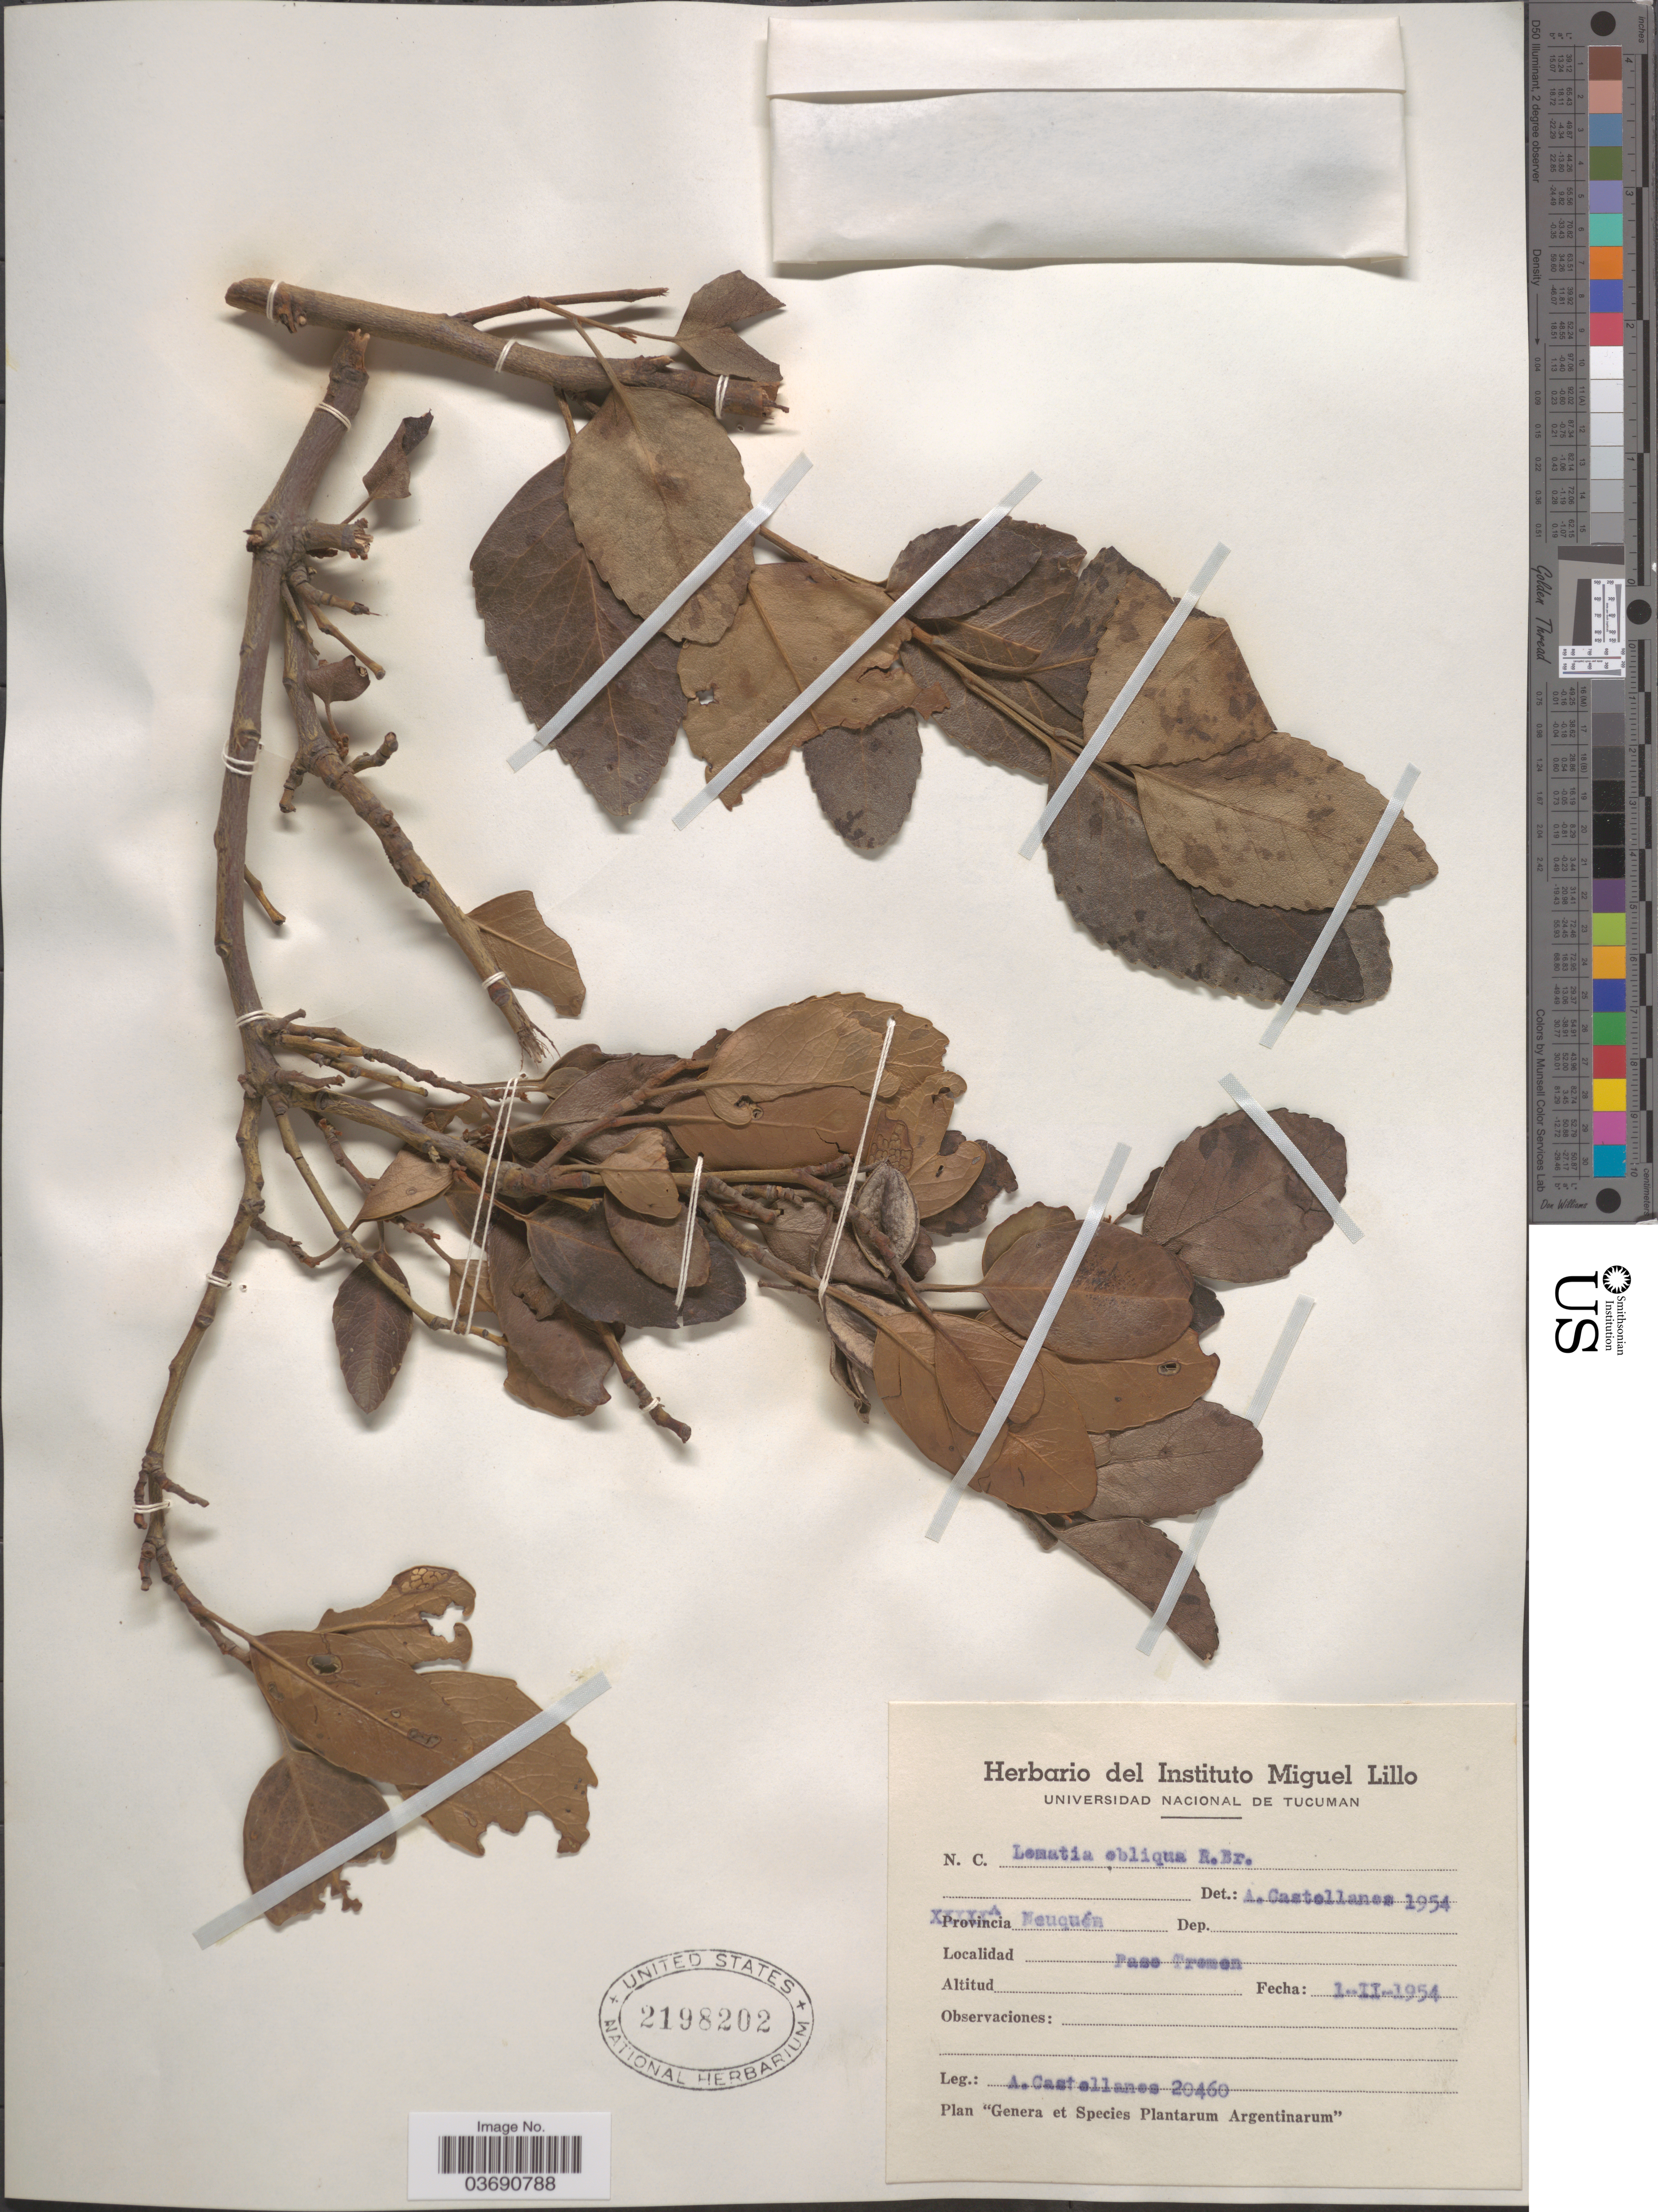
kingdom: Plantae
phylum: Tracheophyta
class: Magnoliopsida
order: Proteales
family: Proteaceae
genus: Lomatia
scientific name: Lomatia hirsuta subsp. obliqua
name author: (Ruiz & Pav.) R.T. Penn.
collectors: A. Castellanos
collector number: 20460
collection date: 1954-02-01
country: Argentina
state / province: Neuquen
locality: Neuquén. Paso Tremon.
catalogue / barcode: US 2198202